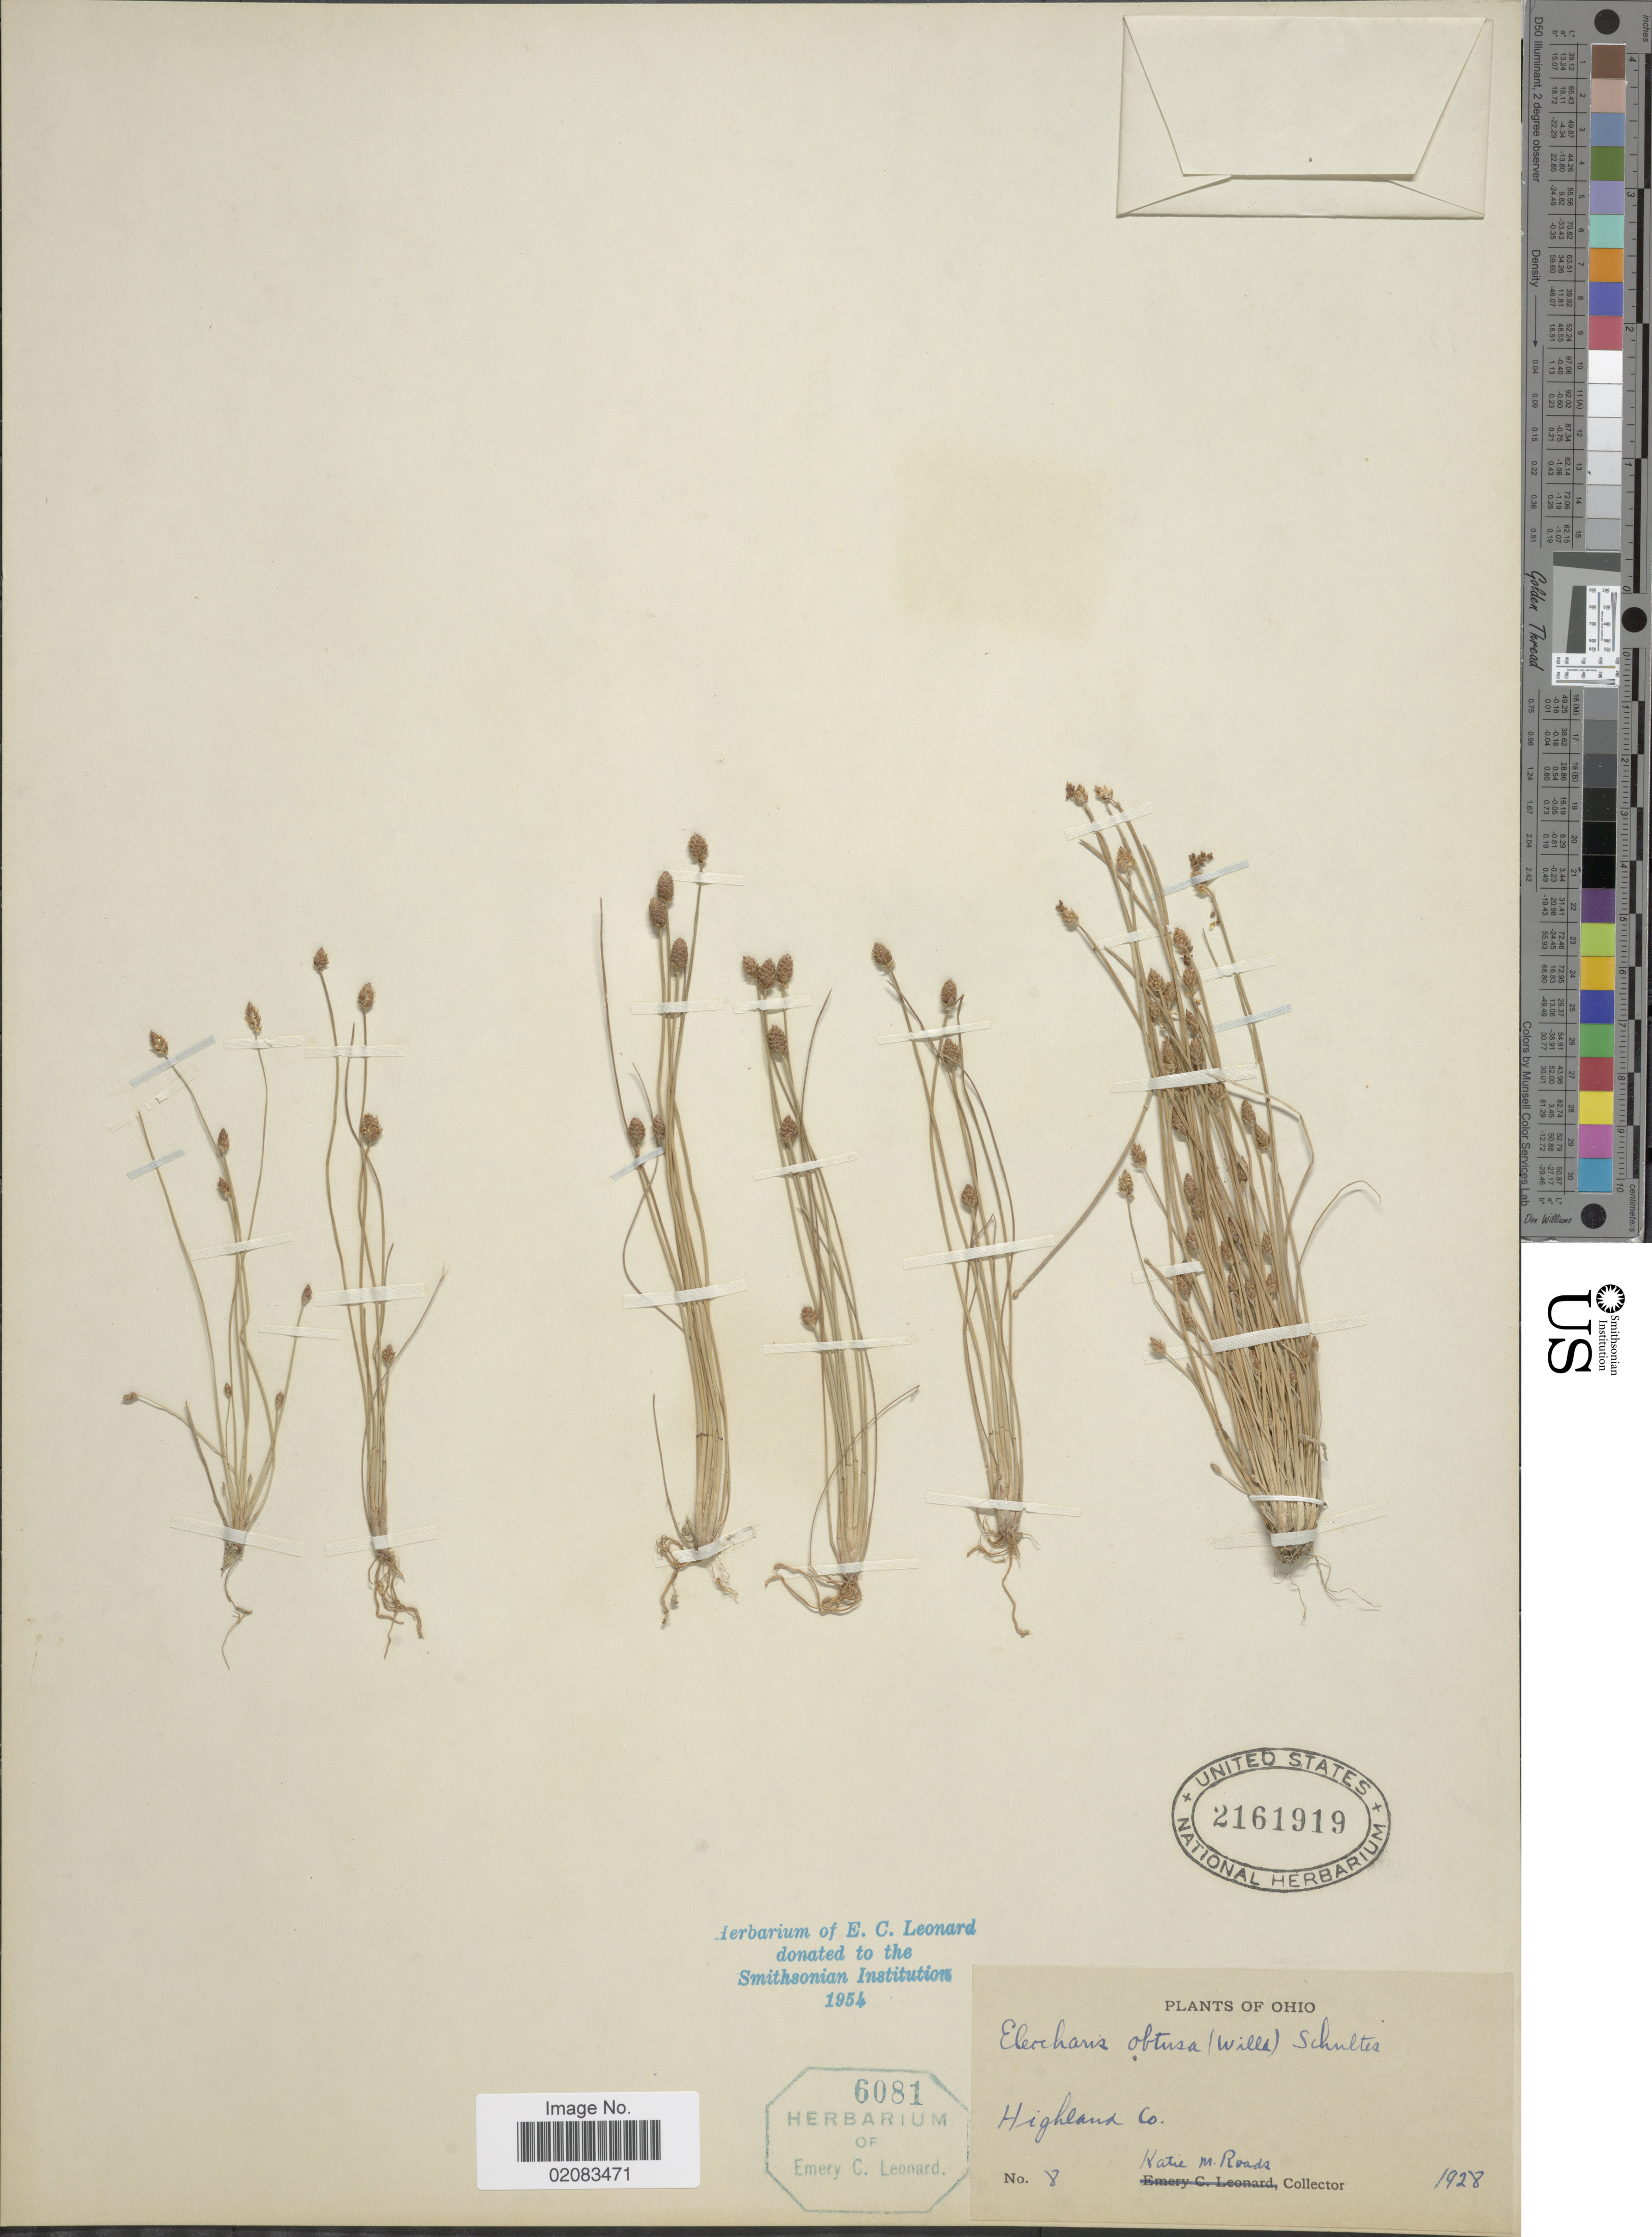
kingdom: Plantae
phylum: Tracheophyta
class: Liliopsida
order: Poales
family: Cyperaceae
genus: Eleocharis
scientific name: Eleocharis obtusa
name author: (Willd.) Schult.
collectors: K. Roads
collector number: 8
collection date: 1928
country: United States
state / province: Ohio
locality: Highland Co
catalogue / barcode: US 2161919